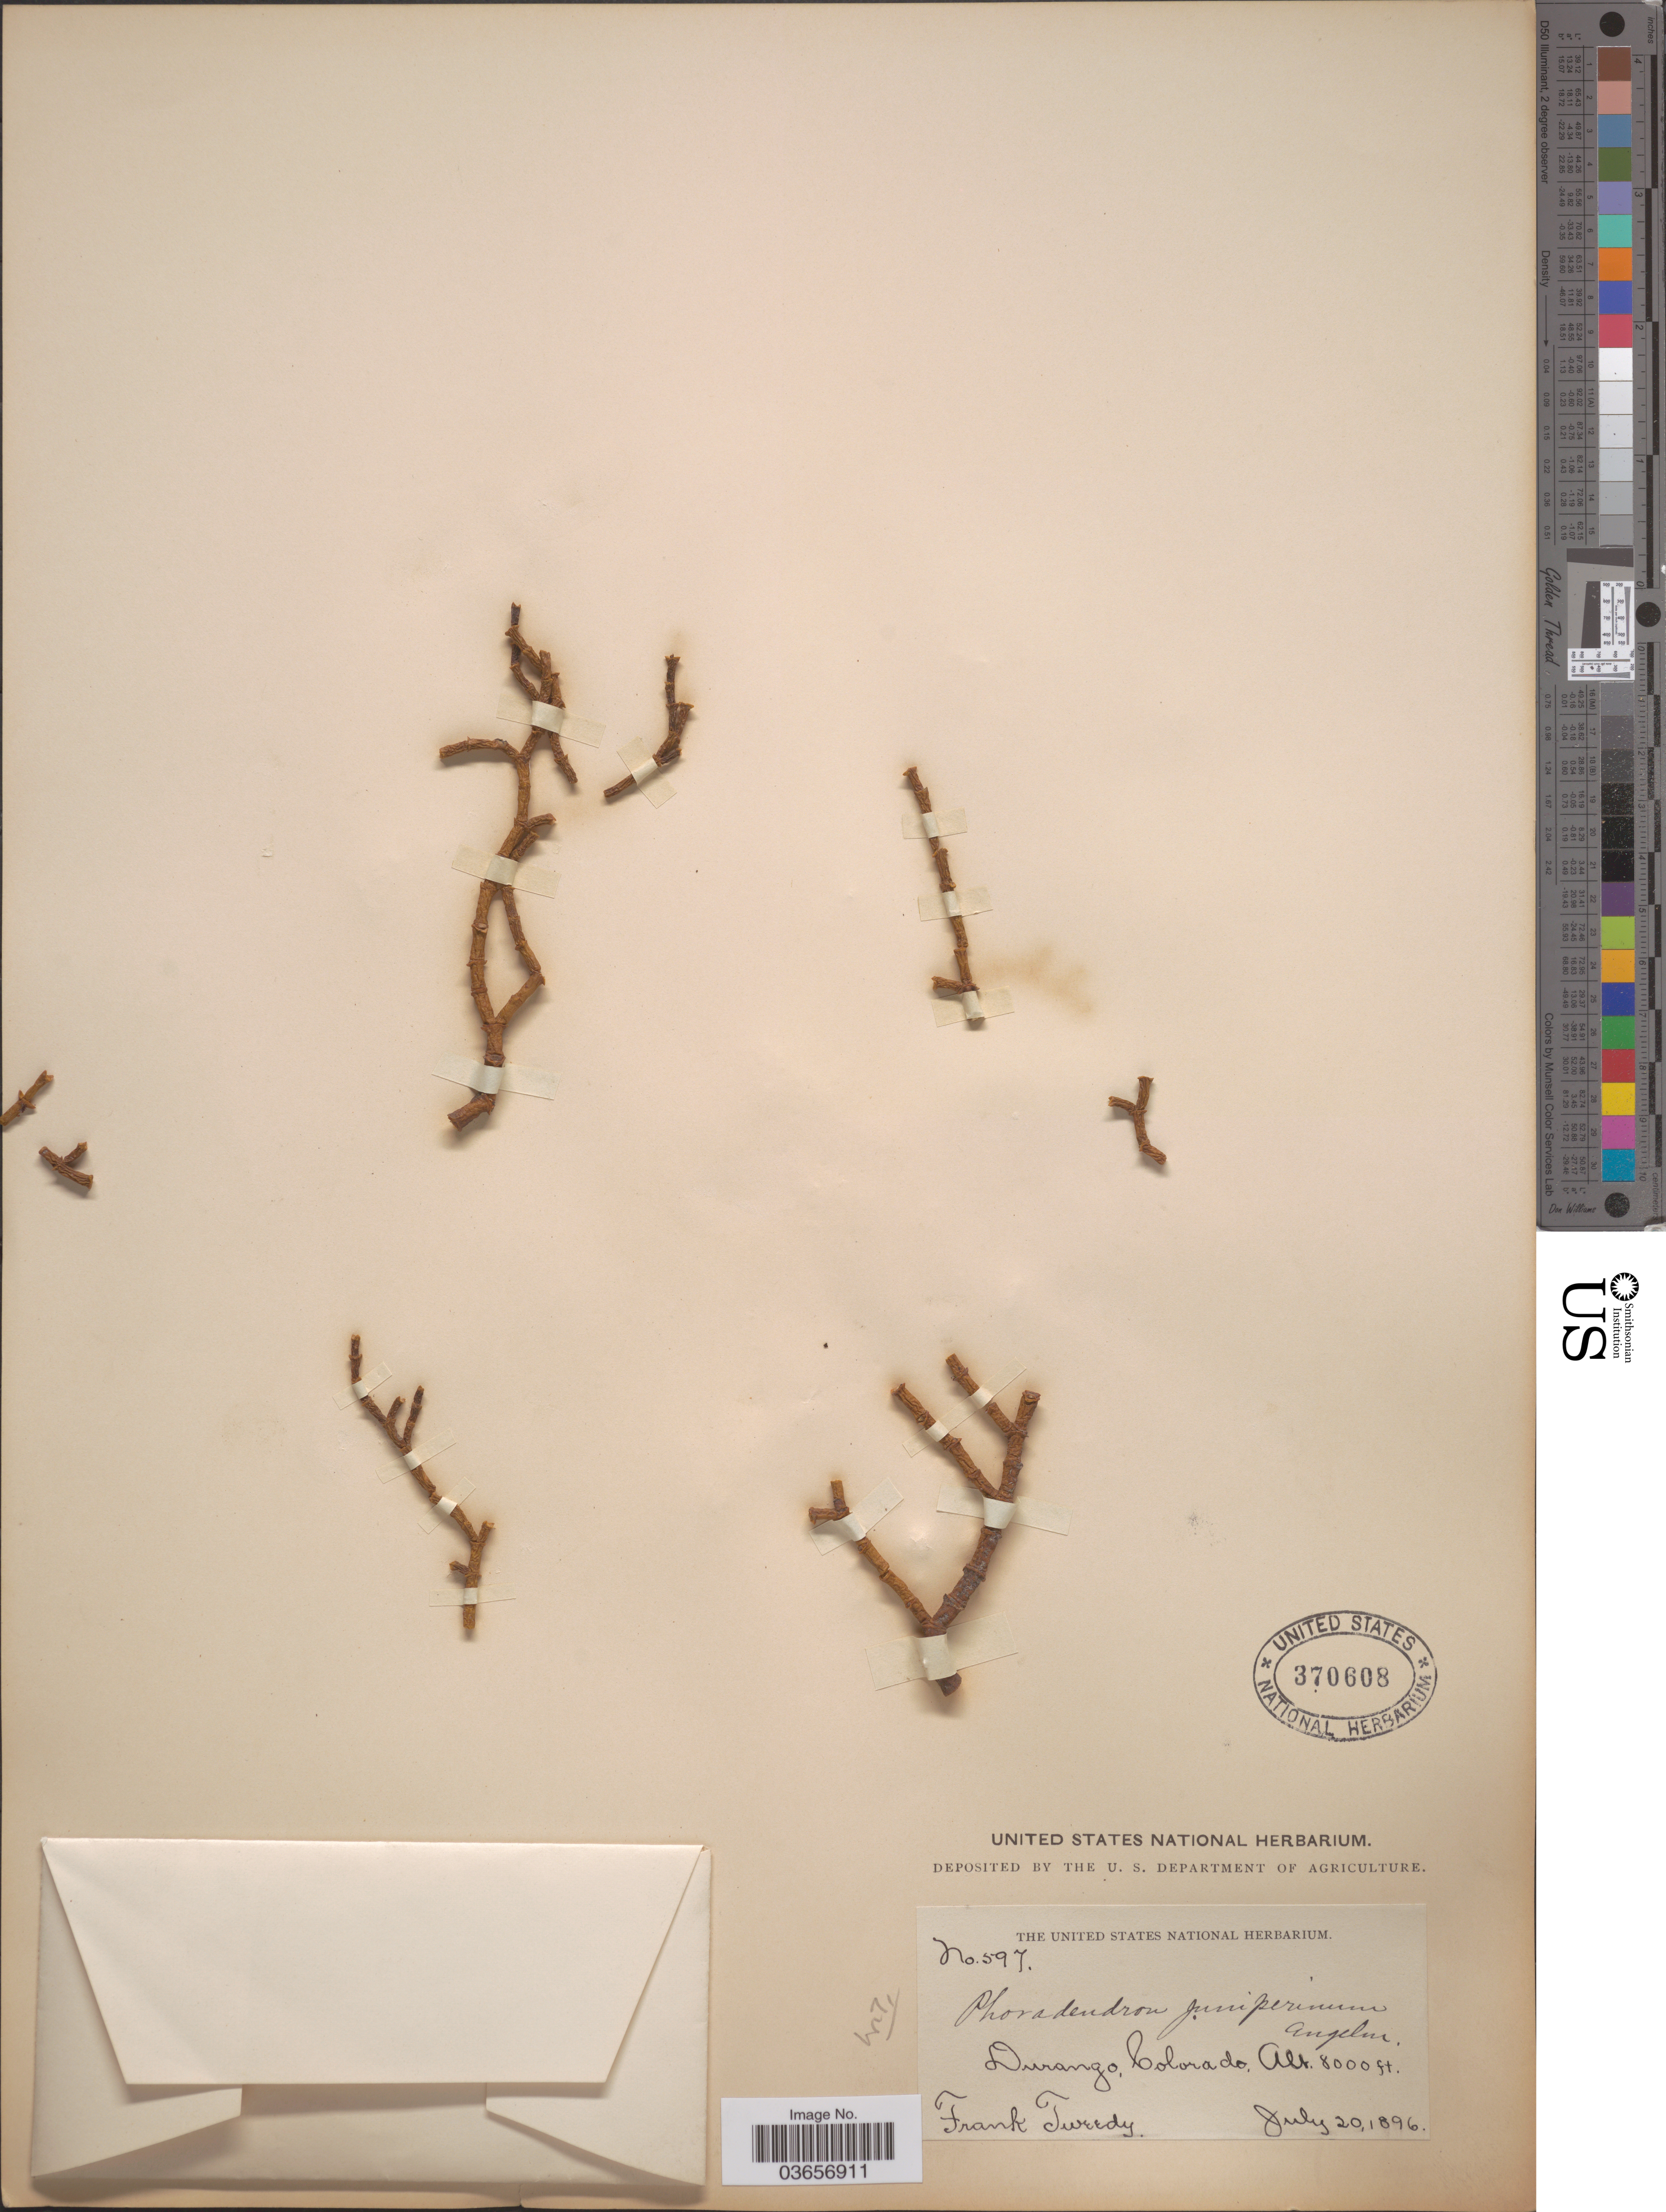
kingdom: Plantae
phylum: Tracheophyta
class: Magnoliopsida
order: Santalales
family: Viscaceae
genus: Phoradendron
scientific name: Phoradendron juniperinum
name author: Engelm. ex A. Gray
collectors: F. Tweedy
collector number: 597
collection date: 1896-07-20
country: United States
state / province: Colorado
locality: Durango.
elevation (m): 2438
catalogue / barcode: US 370608